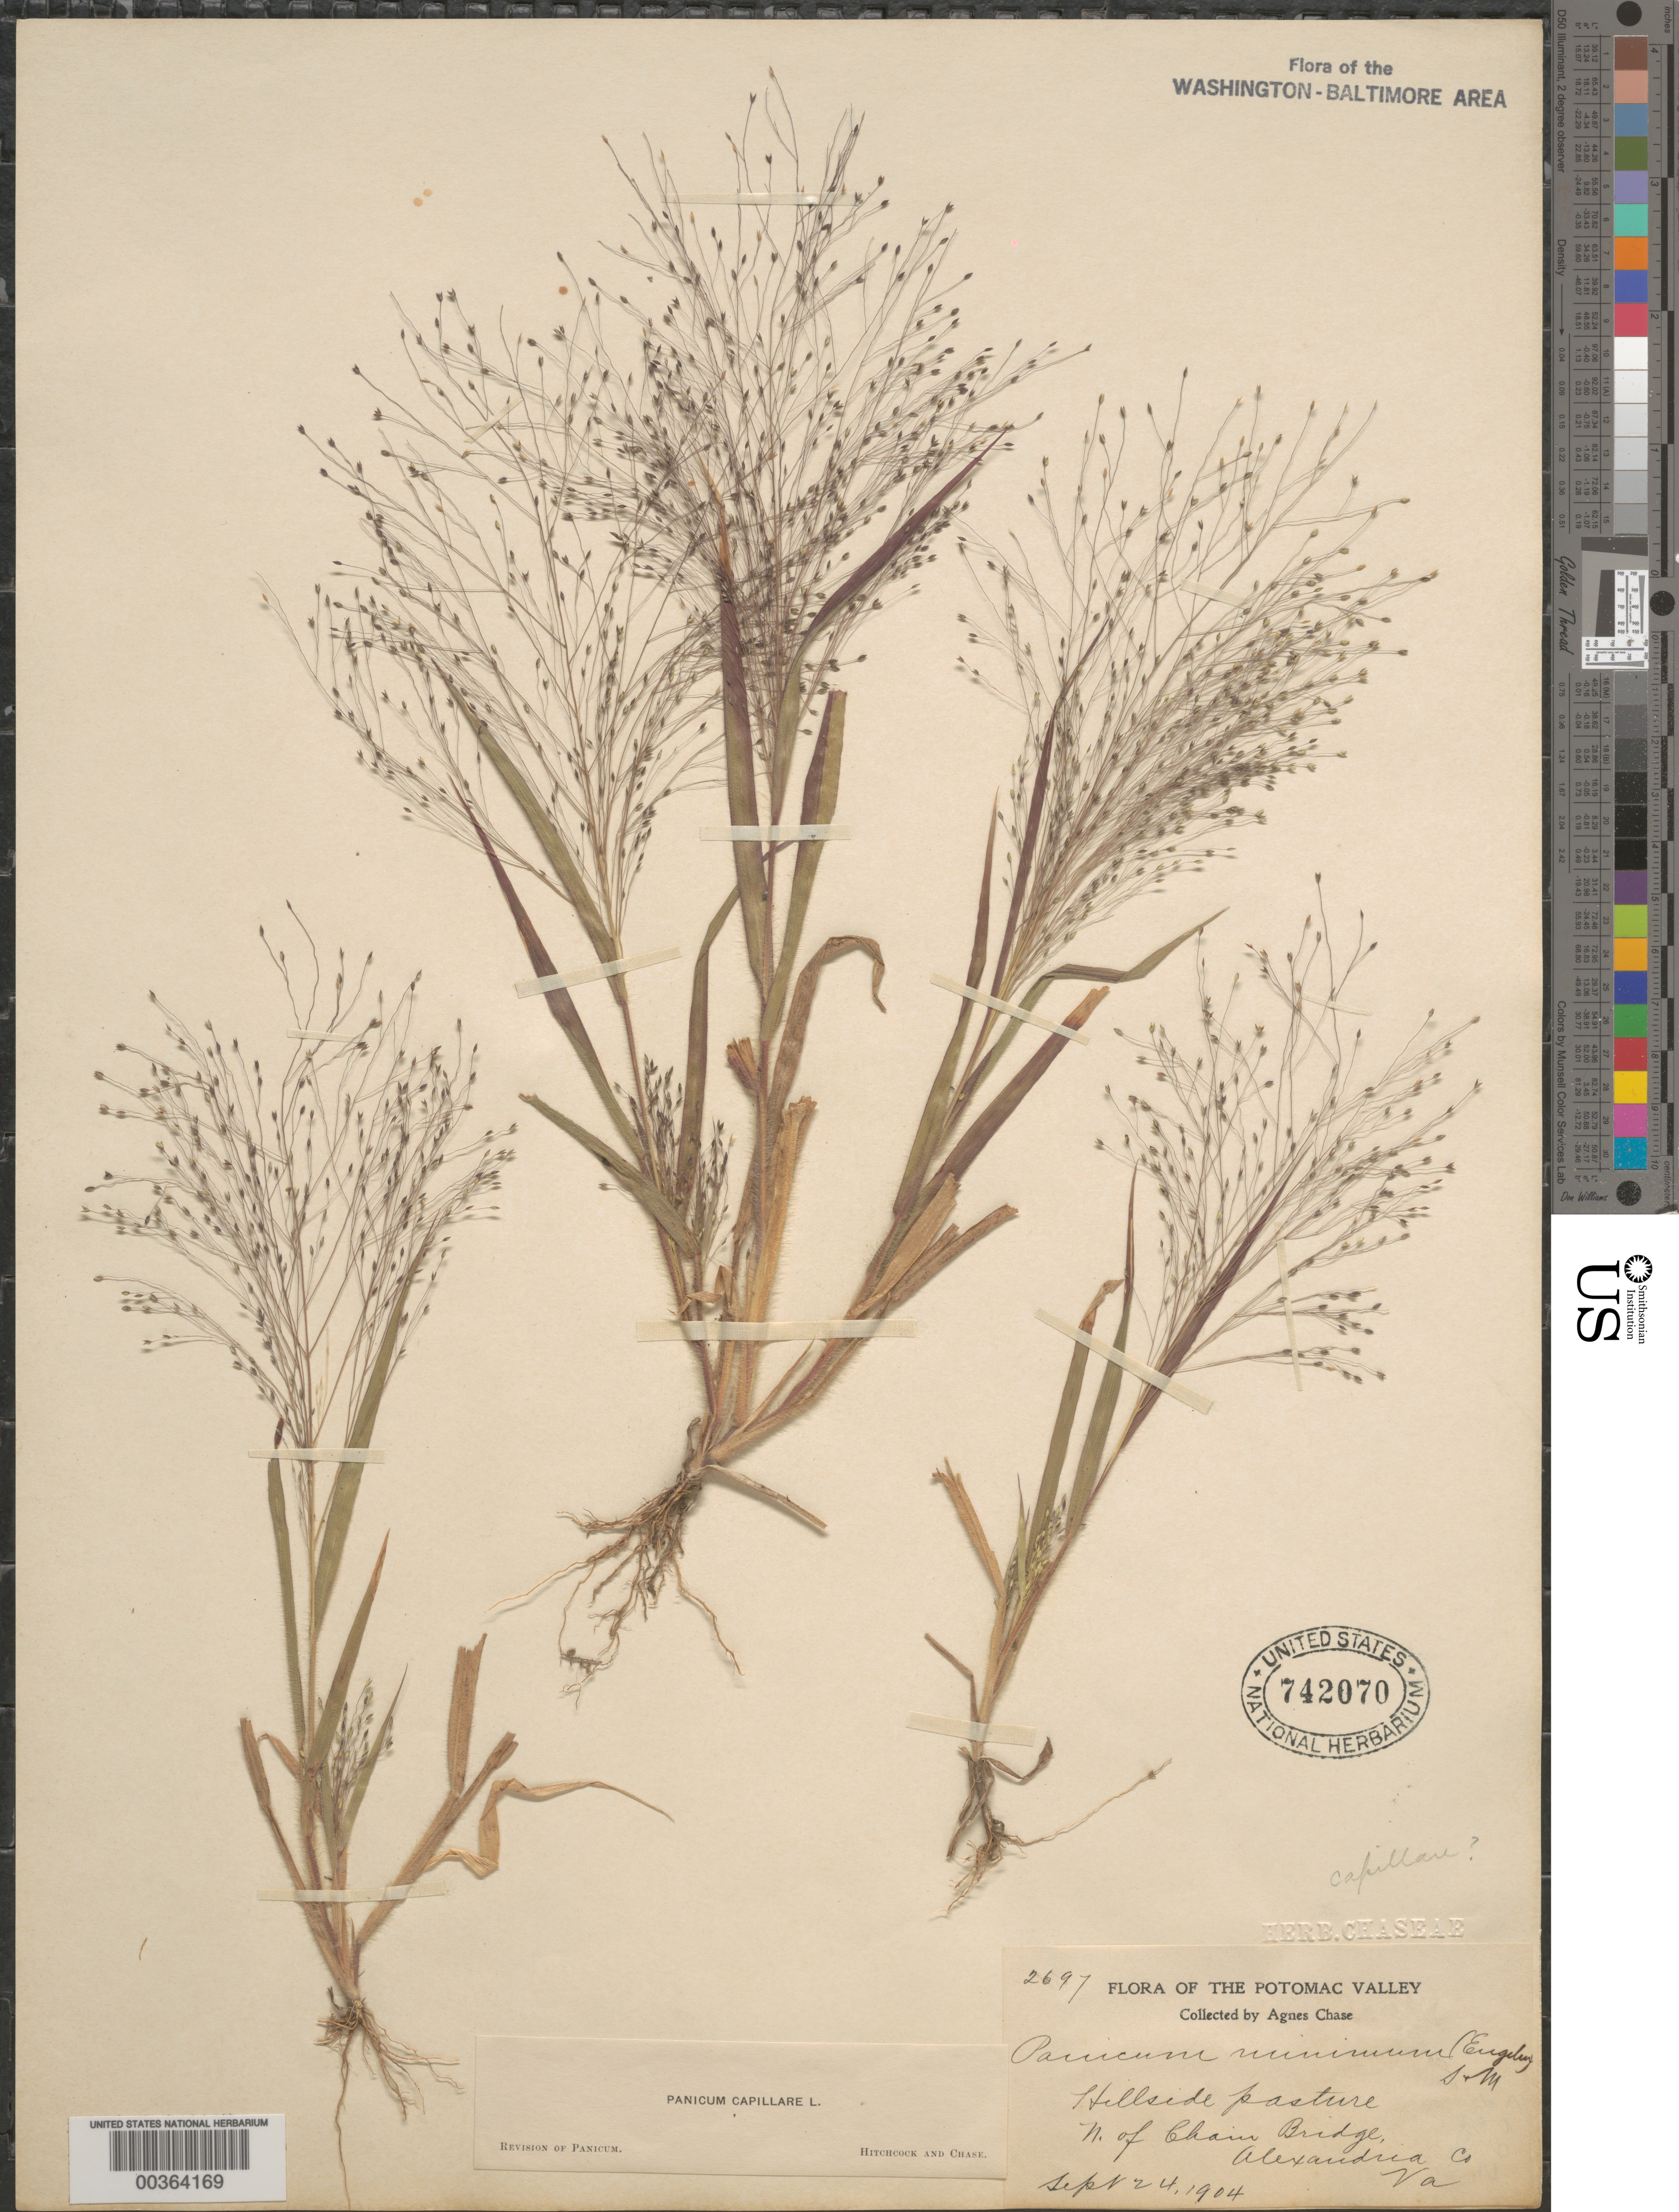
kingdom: Plantae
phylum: Tracheophyta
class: Liliopsida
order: Poales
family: Poaceae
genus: Panicum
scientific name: Panicum capillare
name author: L.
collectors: A. Chase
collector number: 2697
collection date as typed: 24 Sep 1904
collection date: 1904-09-24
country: United States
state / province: Virginia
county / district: Arlington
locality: N of Chain Bridge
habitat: Hillside pasture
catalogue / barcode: US 742070